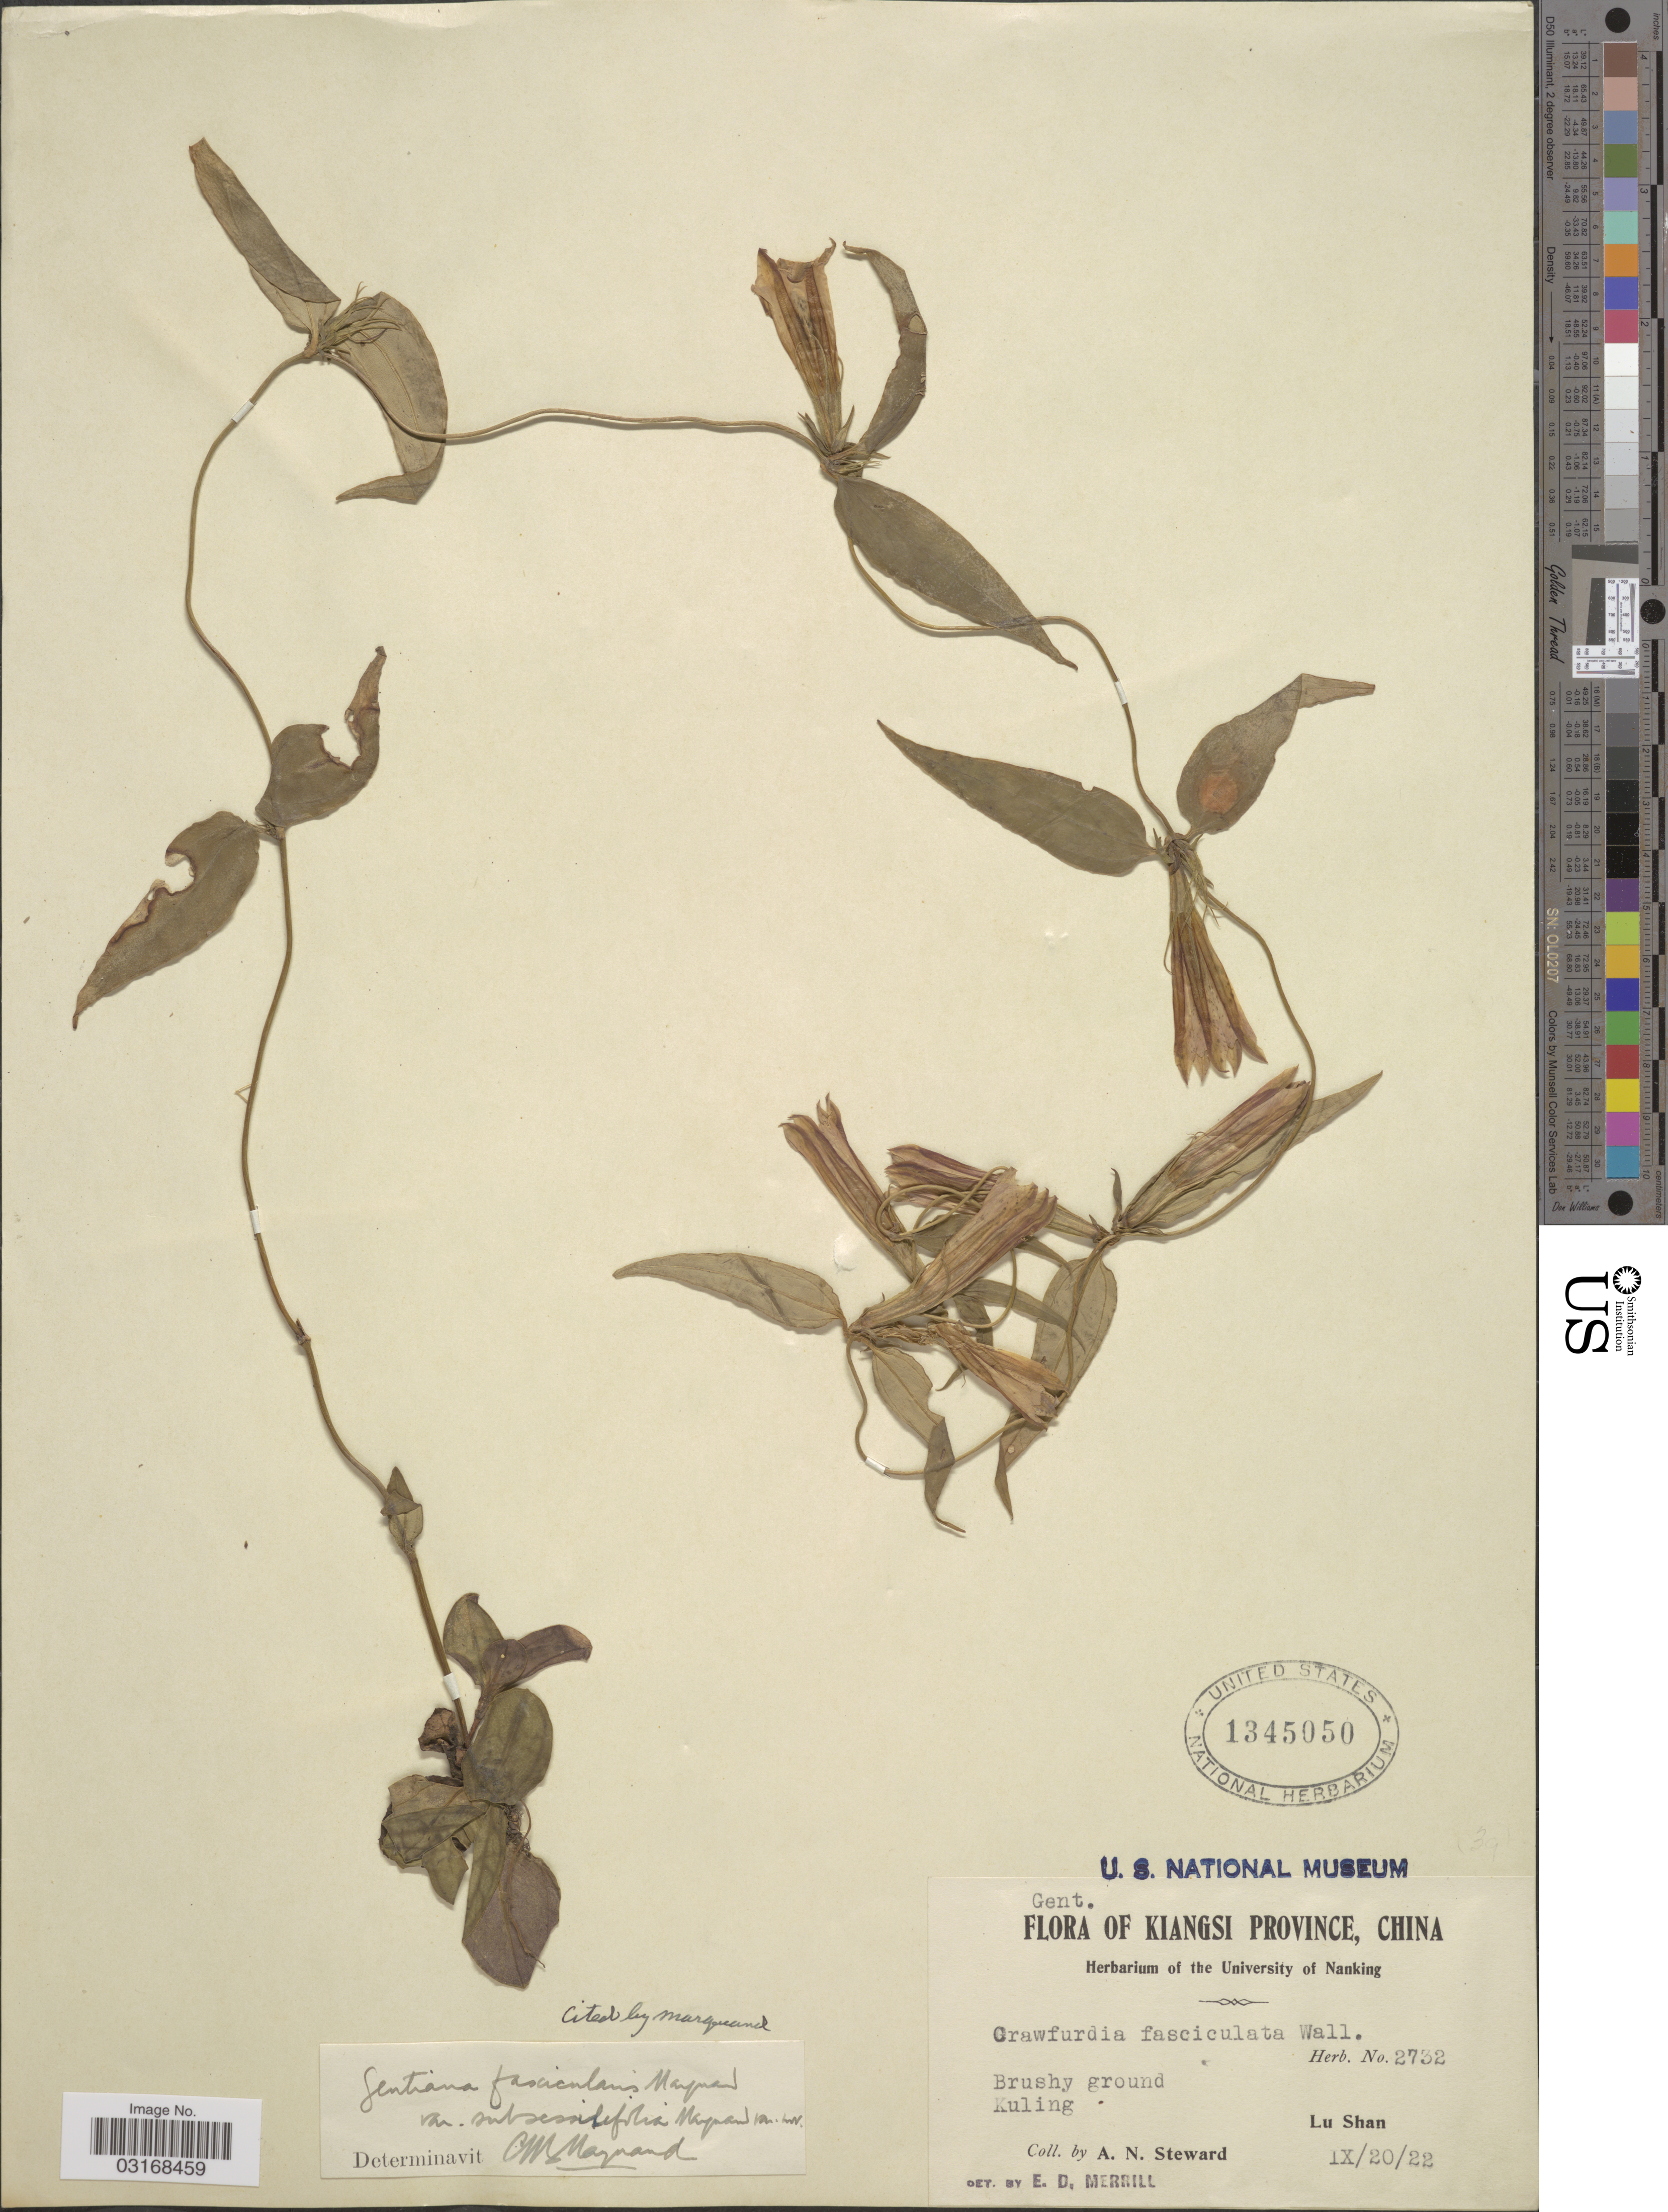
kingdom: Plantae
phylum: Tracheophyta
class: Magnoliopsida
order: Gentianales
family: Gentianaceae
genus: Crawfurdia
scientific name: Crawfurdia fasciculata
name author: Wall.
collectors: A. N. Steward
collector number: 2732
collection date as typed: Transcribed d/m/y: 20/9/22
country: China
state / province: Jiangxi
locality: Kiangsi Province. Kuling. Lu Shan.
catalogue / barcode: US 1345050